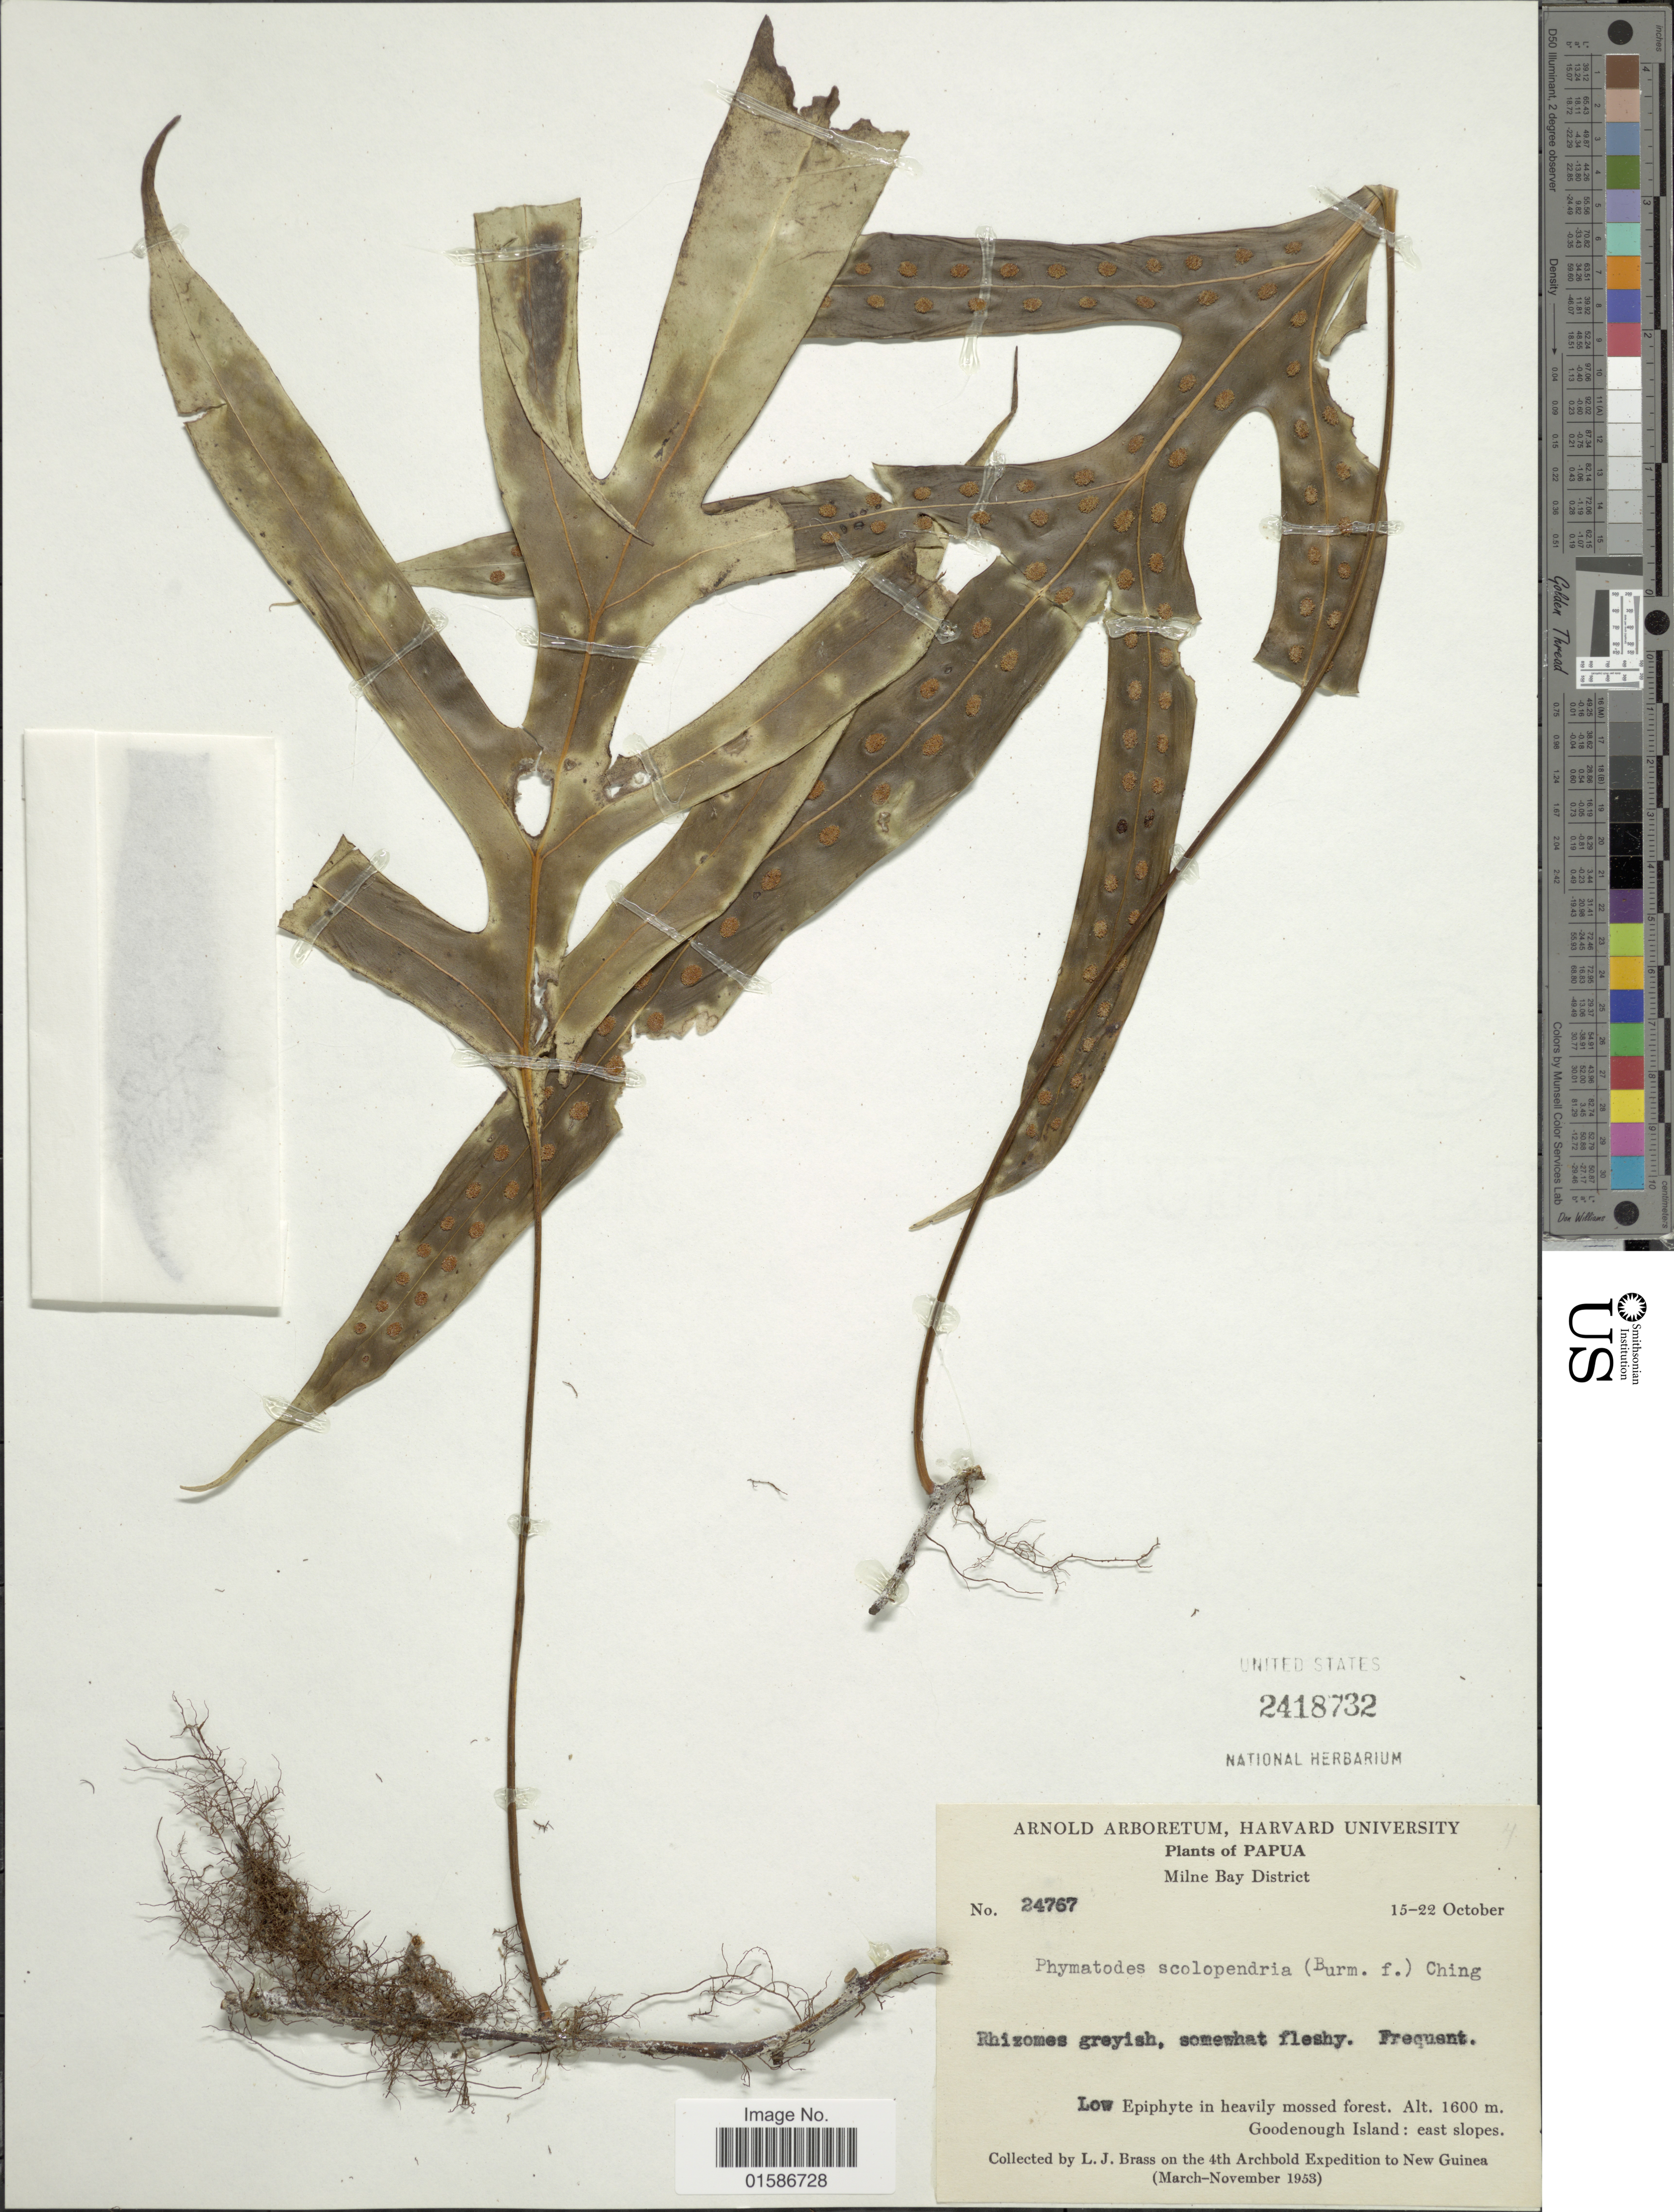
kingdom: Plantae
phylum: Tracheophyta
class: Polypodiopsida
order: Polypodiales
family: Polypodiaceae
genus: Microsorum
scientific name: Microsorum scolopendria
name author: (Burm. f.) Copel.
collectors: L. J. Brass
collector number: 24767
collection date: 1953-10-15/1953-10-22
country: Papua New Guinea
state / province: Milne Bay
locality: Milne Bay District, Goodenough Island: east slopes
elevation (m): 1600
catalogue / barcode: US 2418732